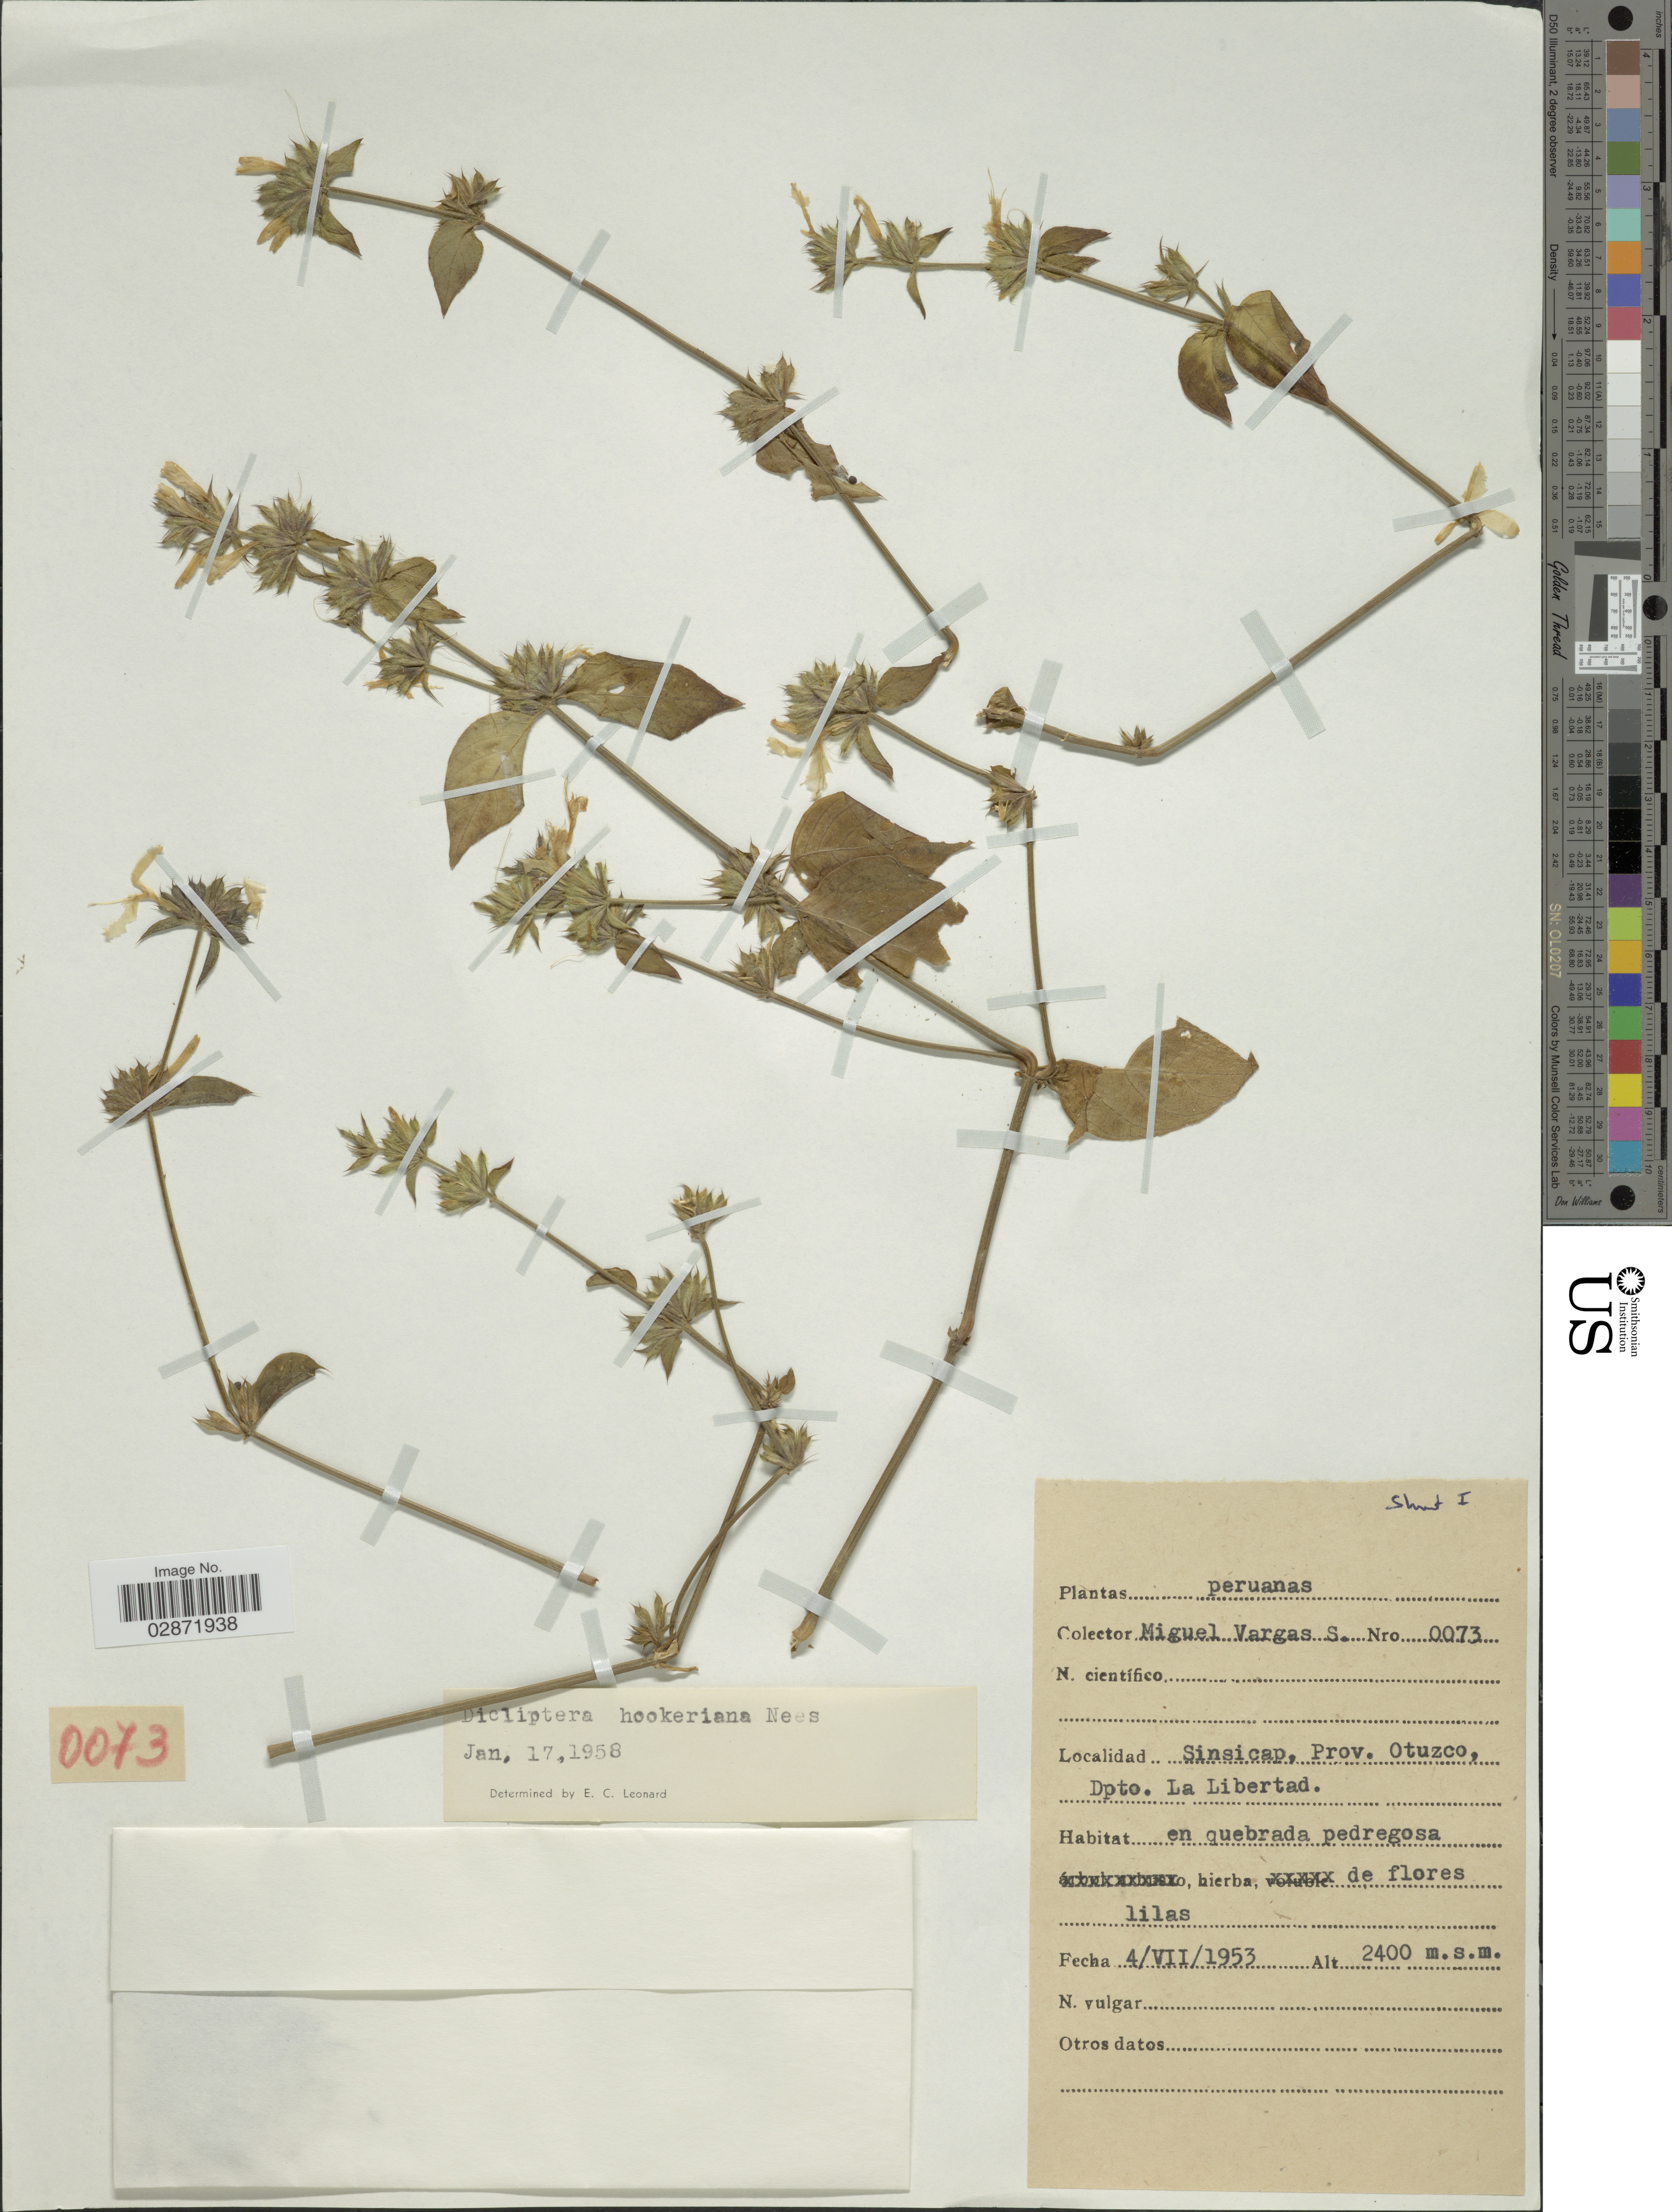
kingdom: Plantae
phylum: Tracheophyta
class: Magnoliopsida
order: Lamiales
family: Acanthaceae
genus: Dicliptera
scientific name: Dicliptera hookeriana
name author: Nees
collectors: M. Vargas S.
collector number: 0073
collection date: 1953-07-04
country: Peru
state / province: La Libertad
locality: Sinsicap, Prov. Otuzco, Dpto. La Libertad.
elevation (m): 2400